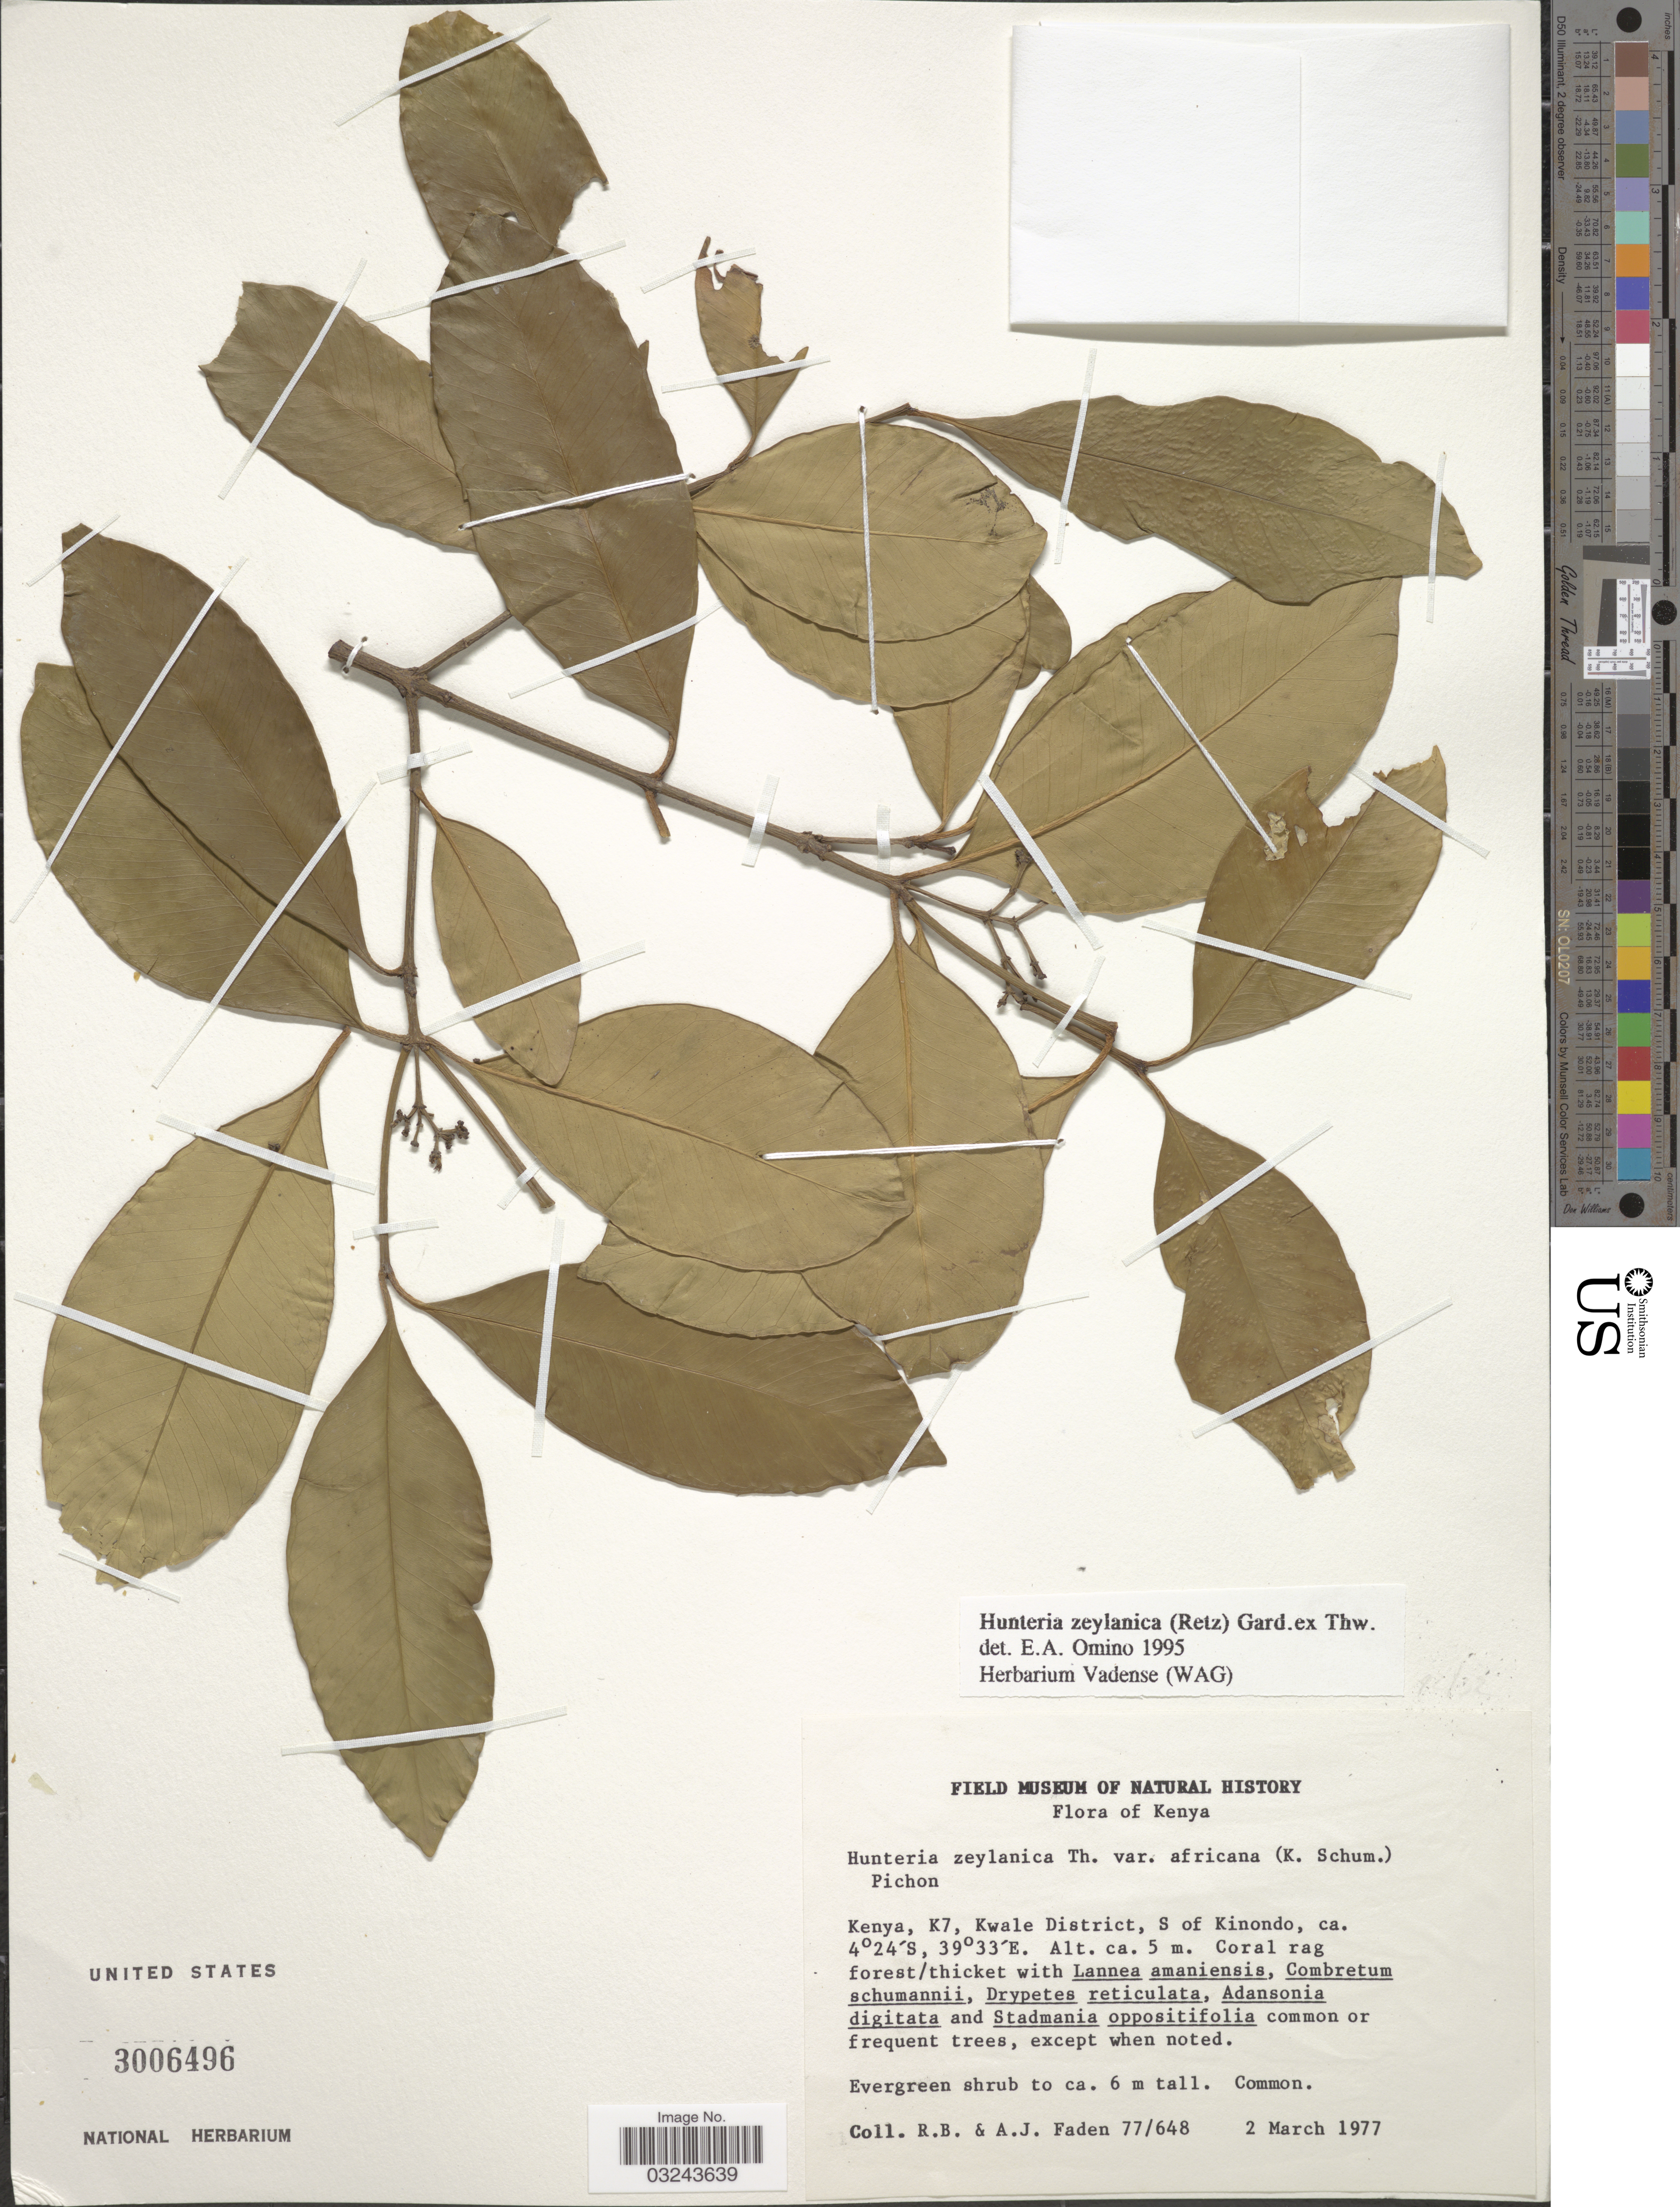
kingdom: Plantae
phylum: Tracheophyta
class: Magnoliopsida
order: Gentianales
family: Apocynaceae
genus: Hunteria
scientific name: Hunteria zeylanica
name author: (Retz.) Gardner ex Thwaites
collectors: R. B. Faden & A. J. Faden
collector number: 77/648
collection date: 1977-03-02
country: Kenya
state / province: Kwale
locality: K7, Kwale District, S of Kinondo.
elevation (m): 5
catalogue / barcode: US 3006496